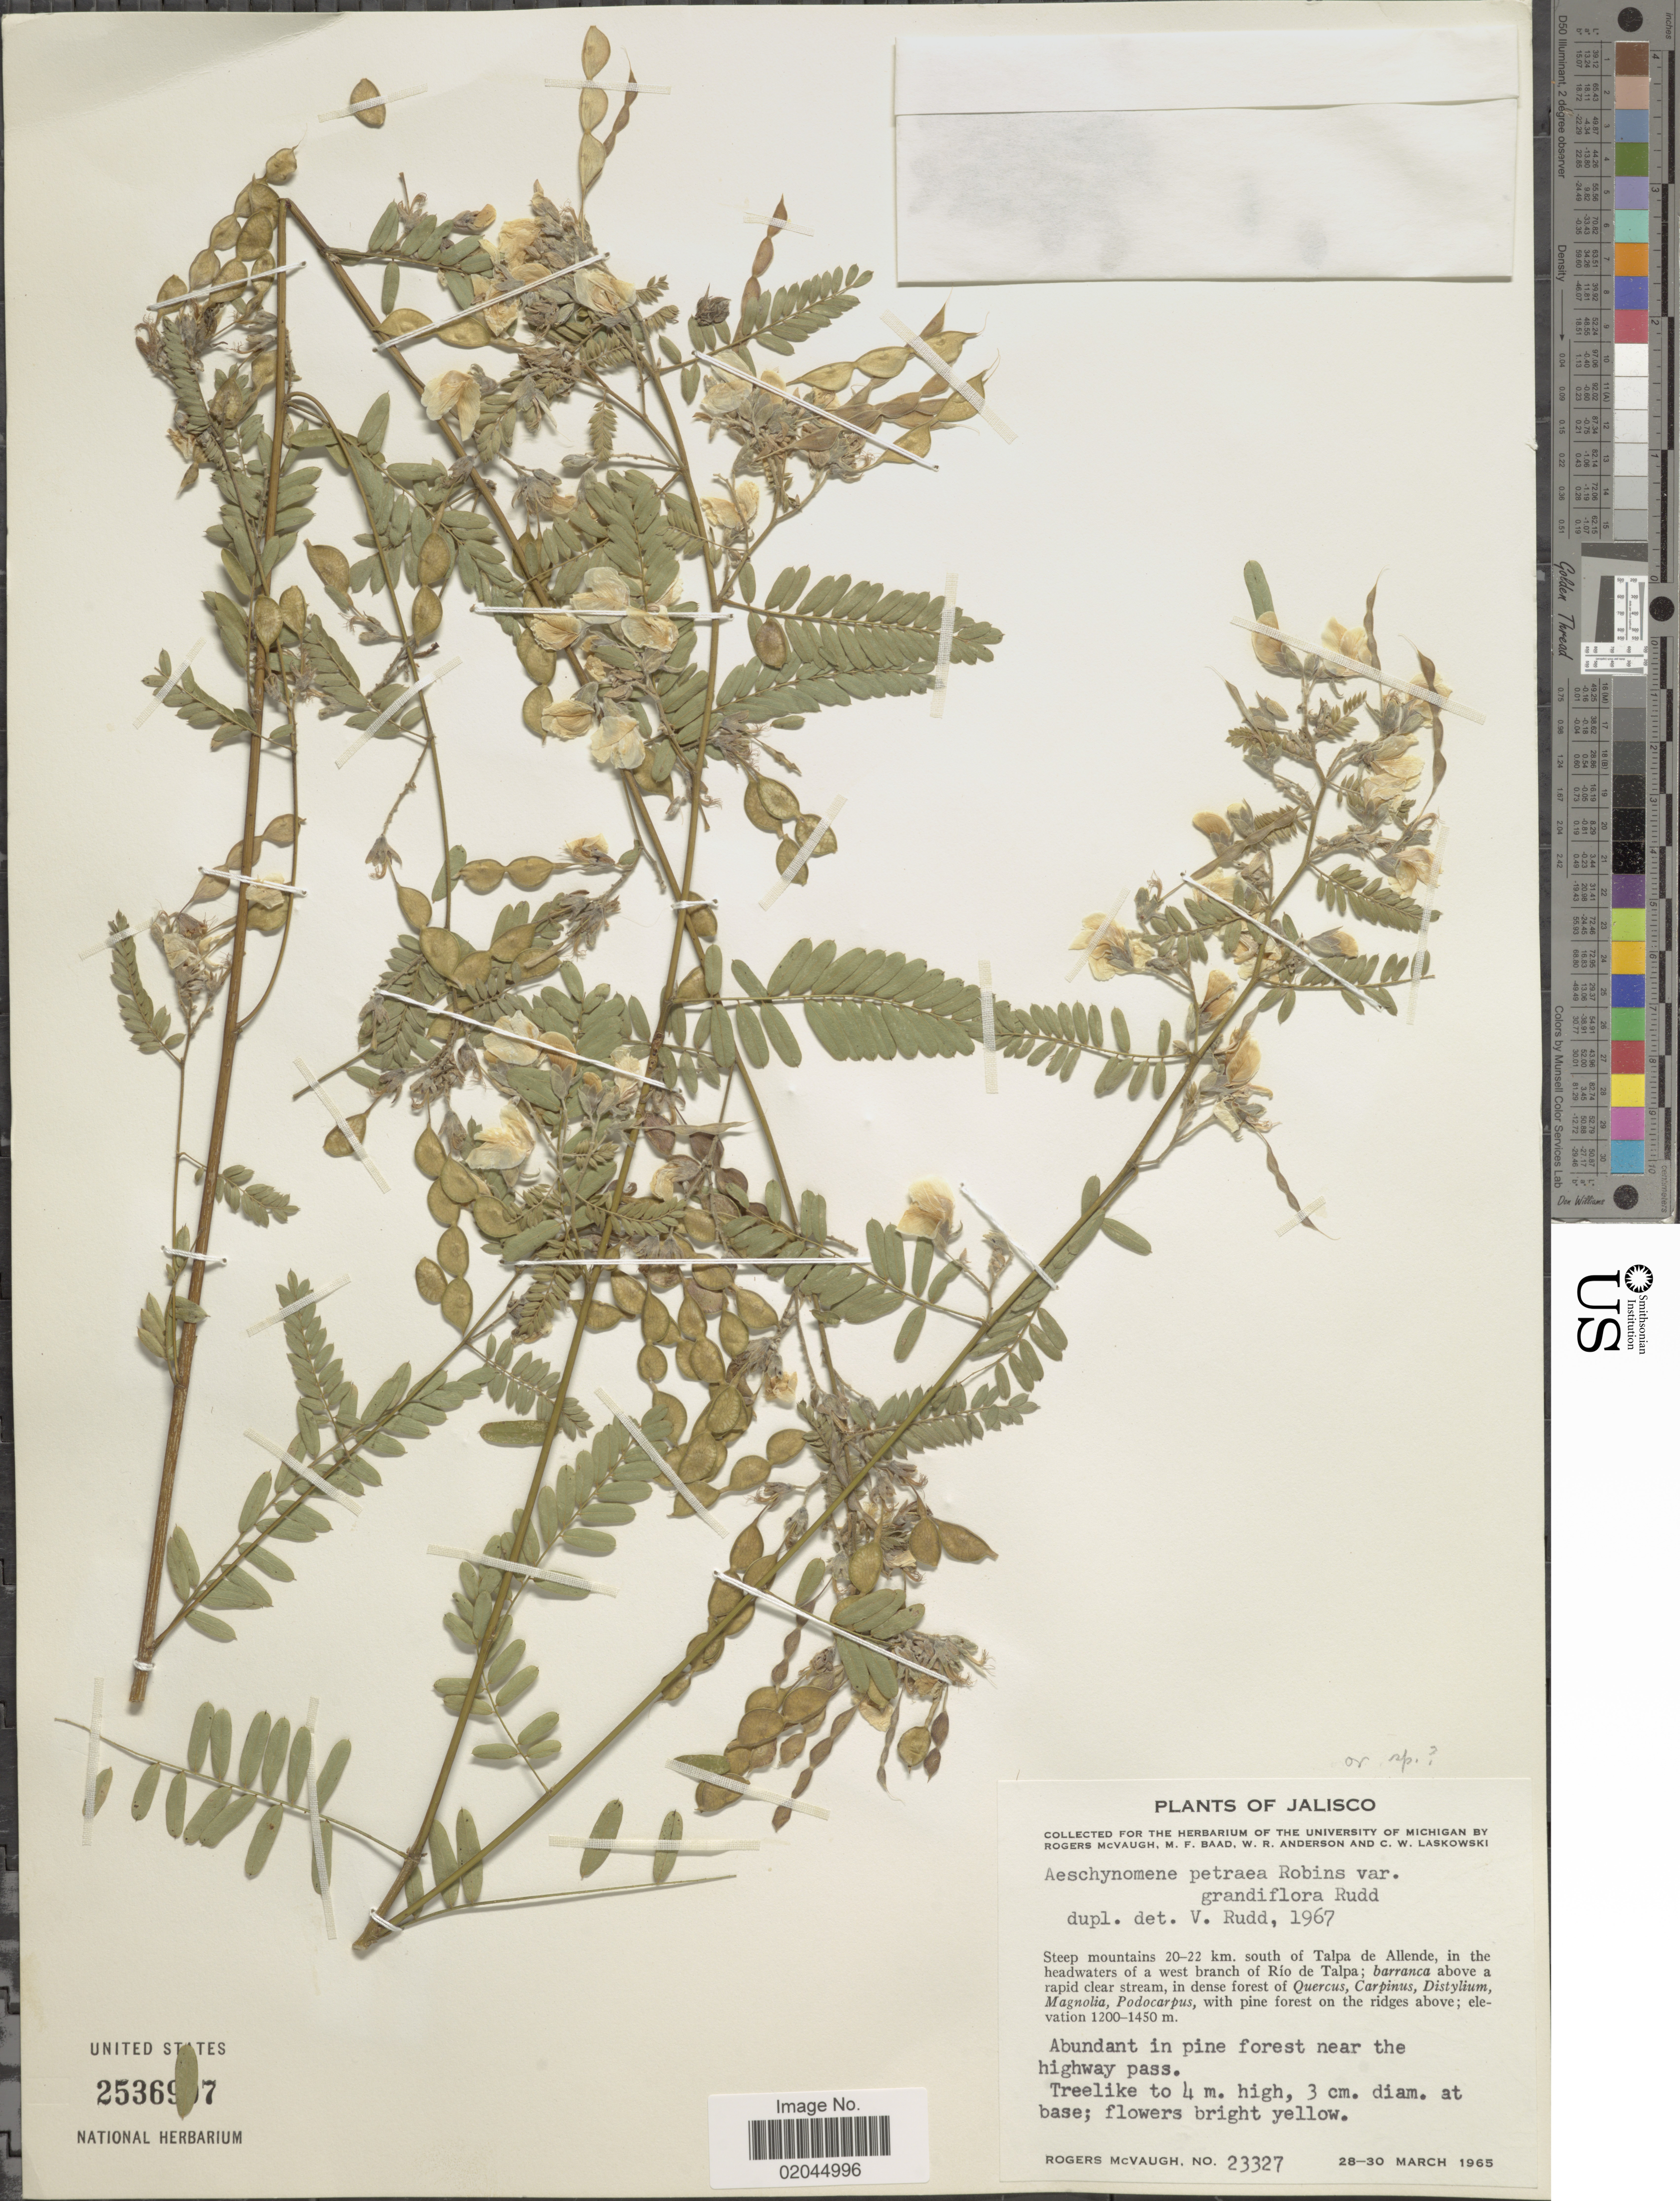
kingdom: Plantae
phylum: Tracheophyta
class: Magnoliopsida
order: Fabales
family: Fabaceae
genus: Aeschynomene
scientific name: Aeschynomene petraea var. grandiflora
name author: Rudd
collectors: R. McVaugh, M. F. Baad, W. Anderson & C. Laskowski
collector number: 23327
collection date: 1965-03-28/1965-03-30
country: Mexico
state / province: Jalisco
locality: Steep mountains 20-22 km. south of Talpa de Allende, in the headwateres of a west branch of Rio de Talpa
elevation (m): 1200